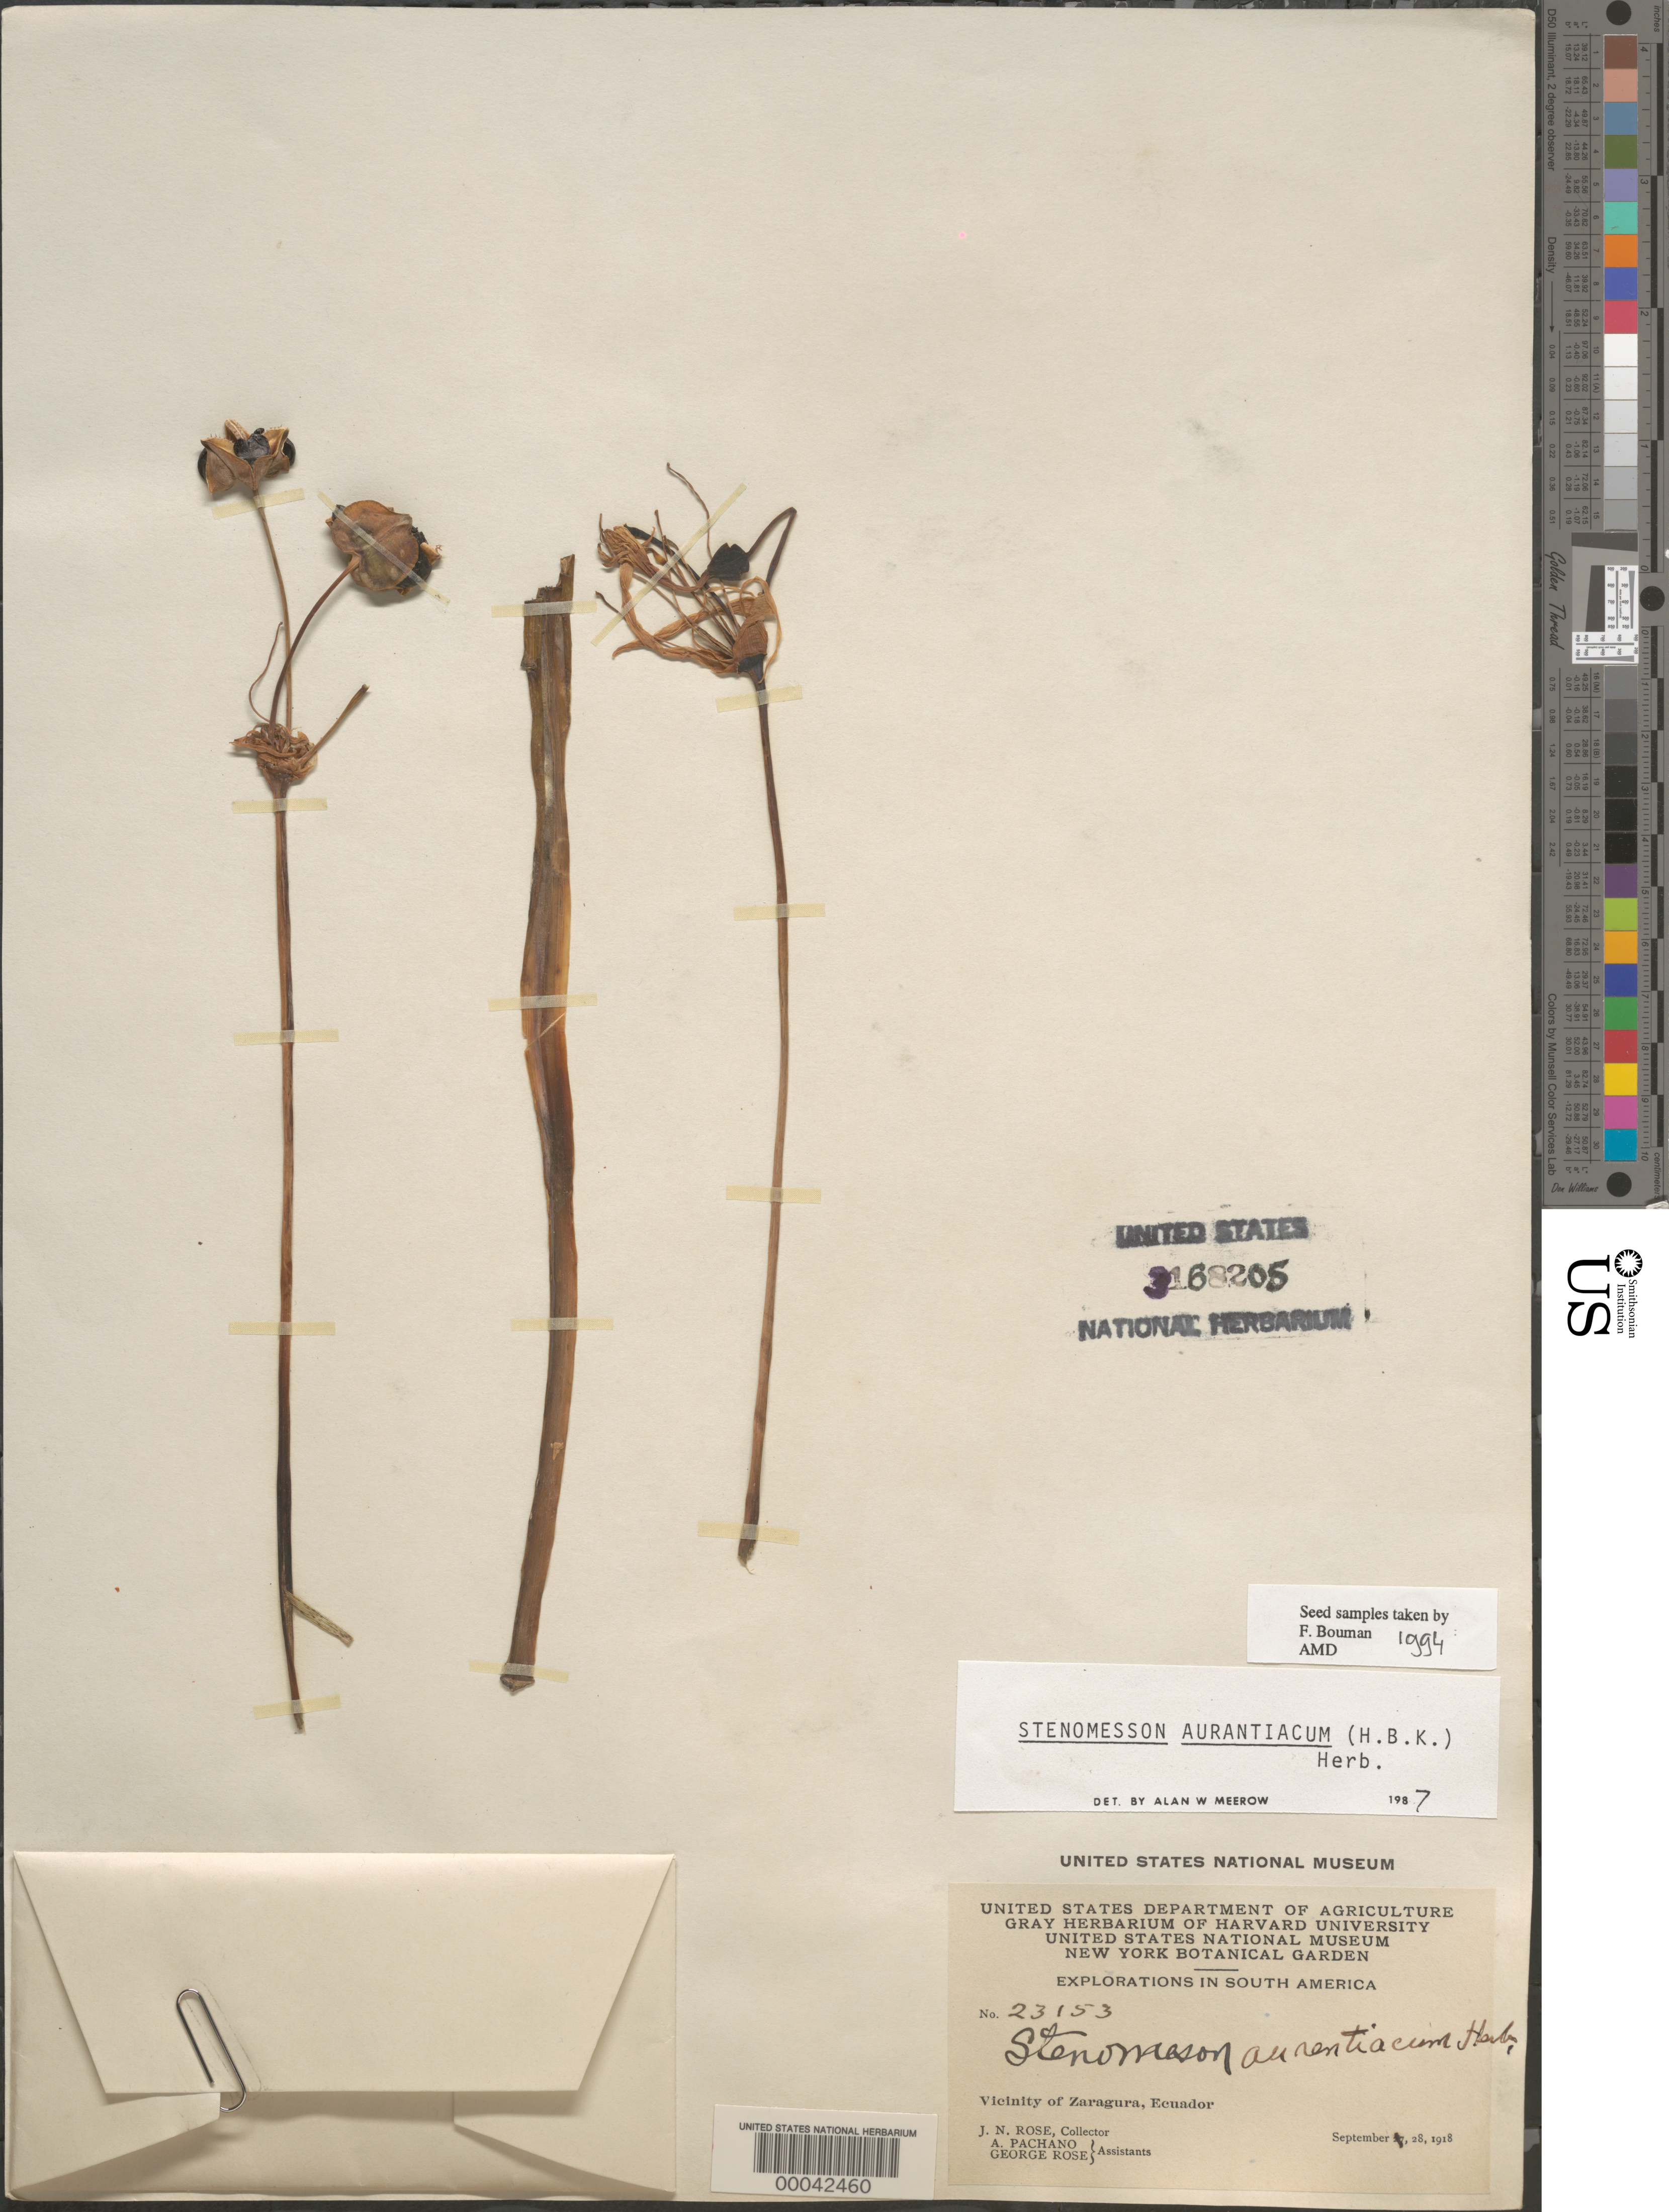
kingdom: Plantae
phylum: Tracheophyta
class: Liliopsida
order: Asparagales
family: Amaryllidaceae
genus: Stenomesson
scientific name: Stenomesson aurantiacum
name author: (Kunth) Herb.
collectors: J. N. Rose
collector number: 23153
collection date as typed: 28 Sep 1918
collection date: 1918-09-28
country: Ecuador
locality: Vicinity of zaragura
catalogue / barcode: US 3168205